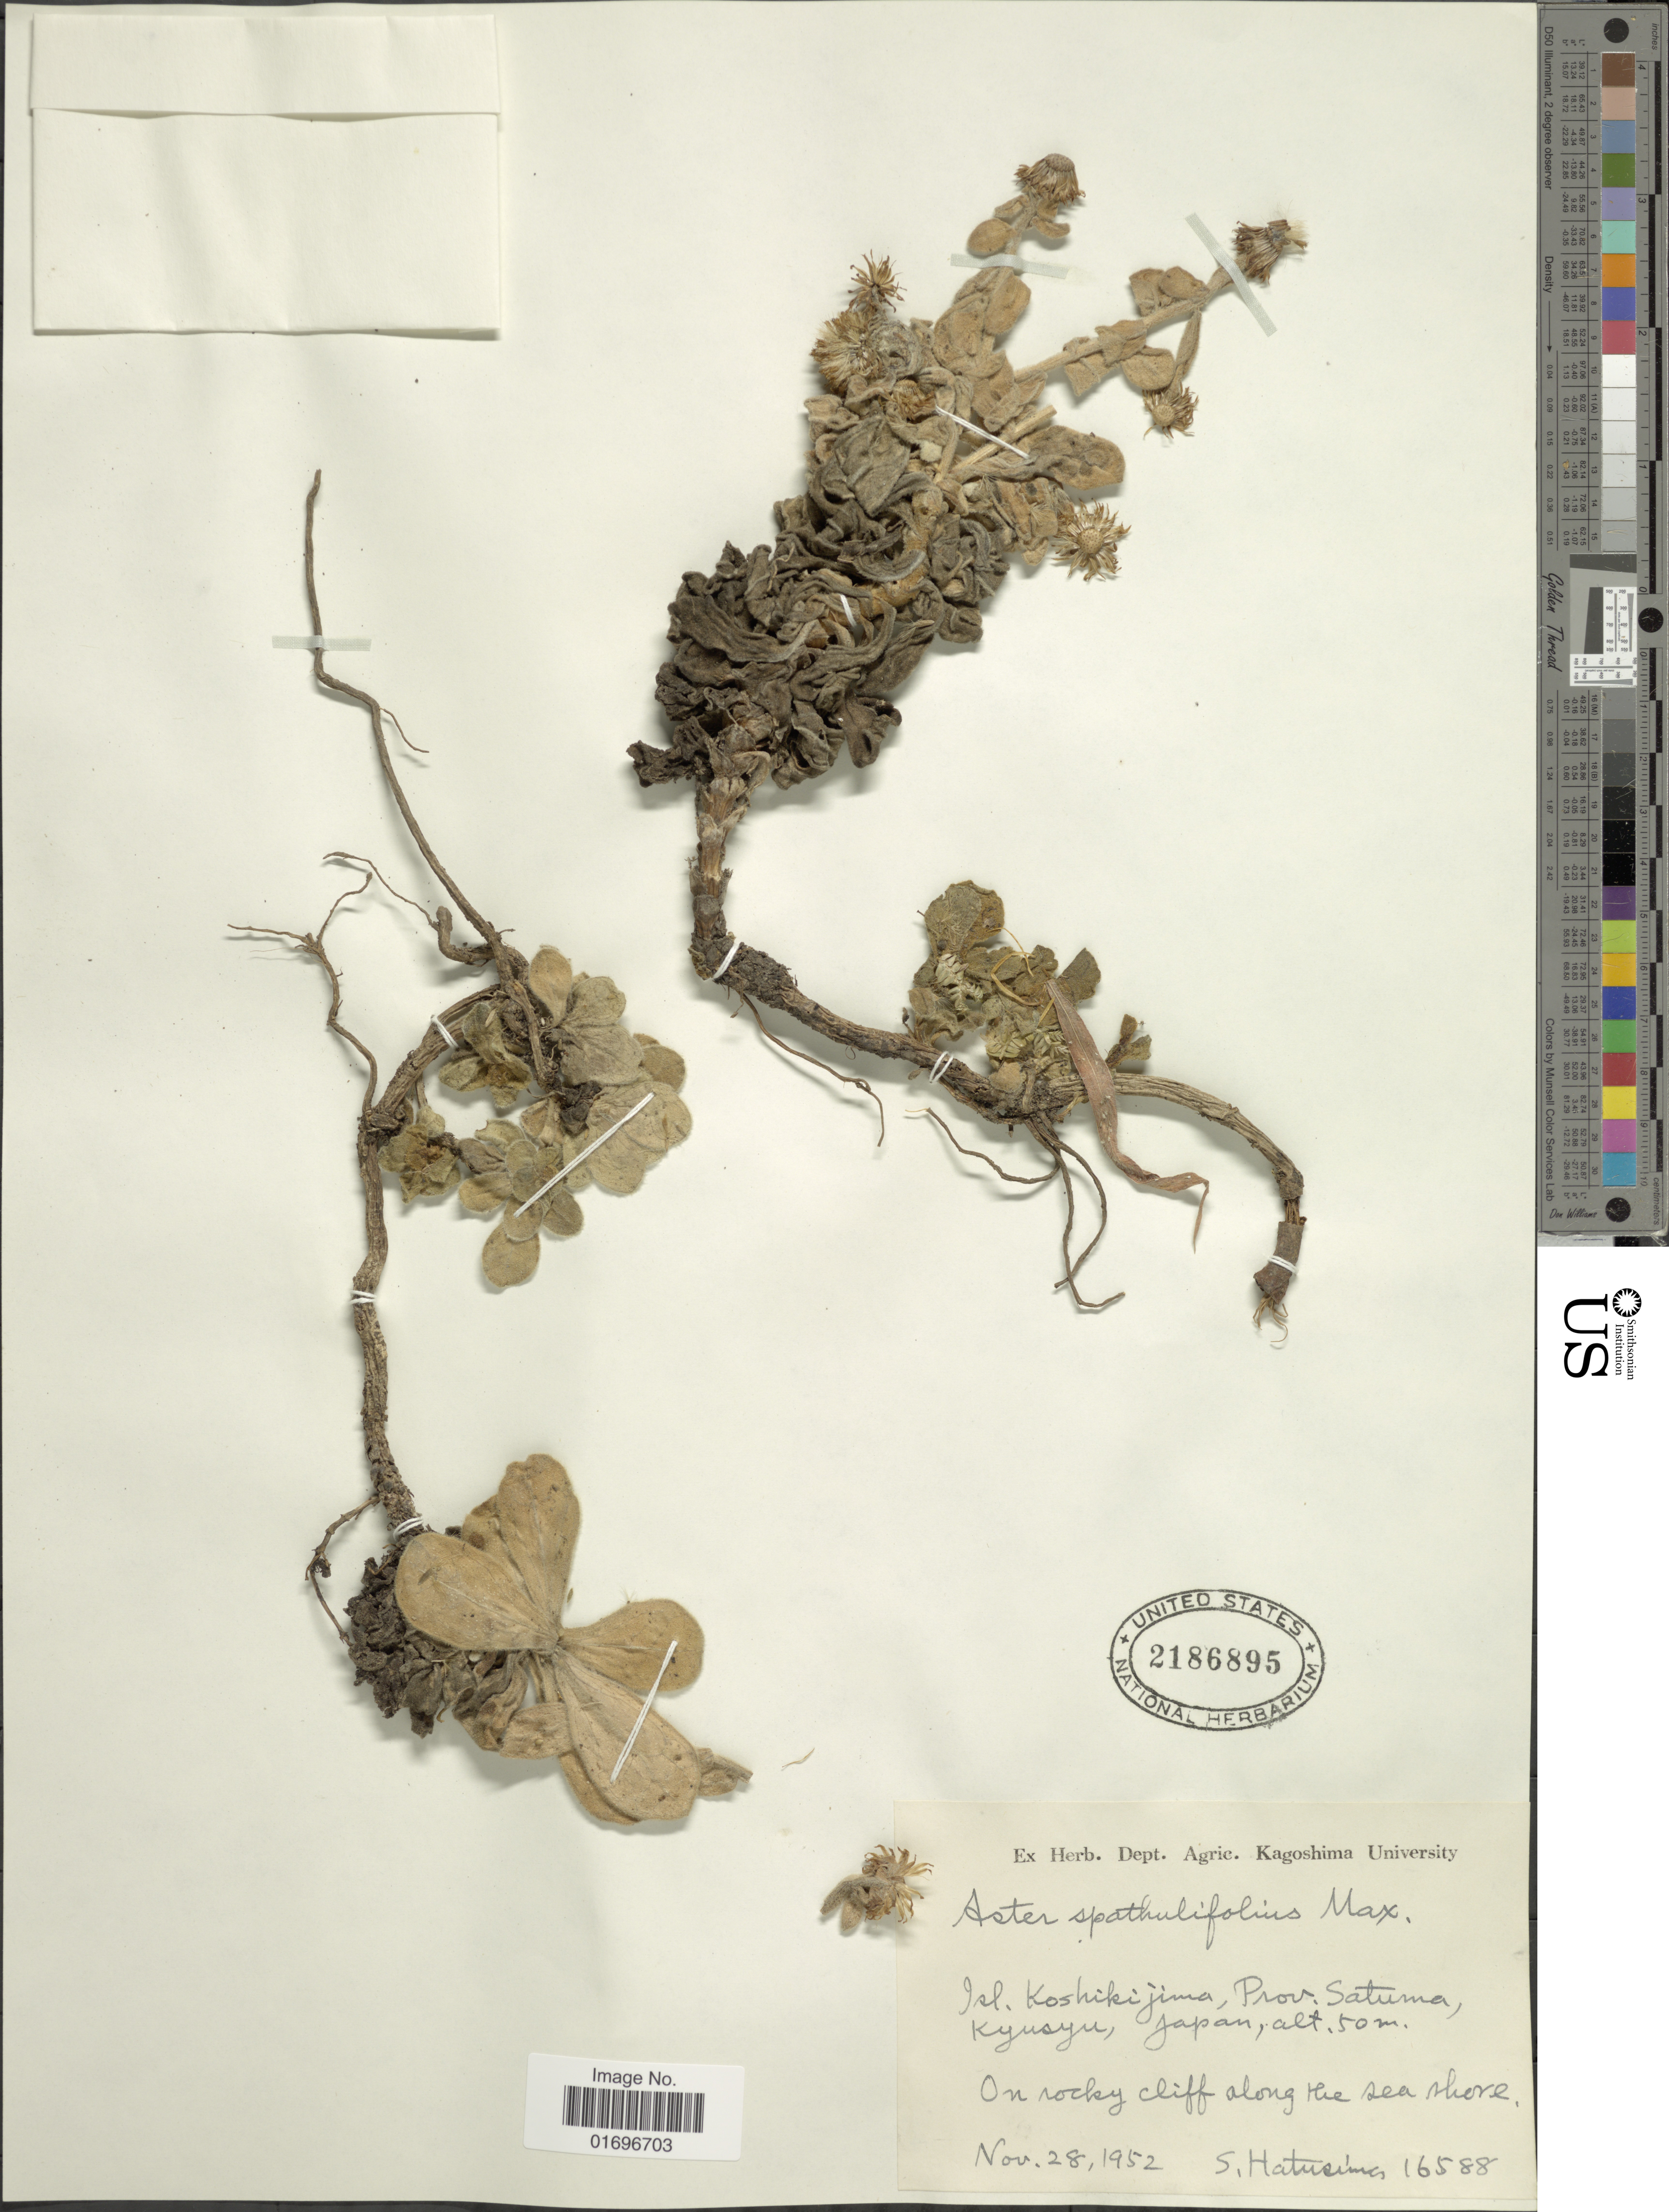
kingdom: Plantae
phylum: Tracheophyta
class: Magnoliopsida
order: Asterales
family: Asteraceae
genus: Aster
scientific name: Aster spathulifolius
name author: Maxim.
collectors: S. Hatusima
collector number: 16588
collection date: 1952-11-28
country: Japan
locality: Isl. Koshikijima, Prov. Satuma, Kyusyu, Japan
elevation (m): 50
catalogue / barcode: US 2186895